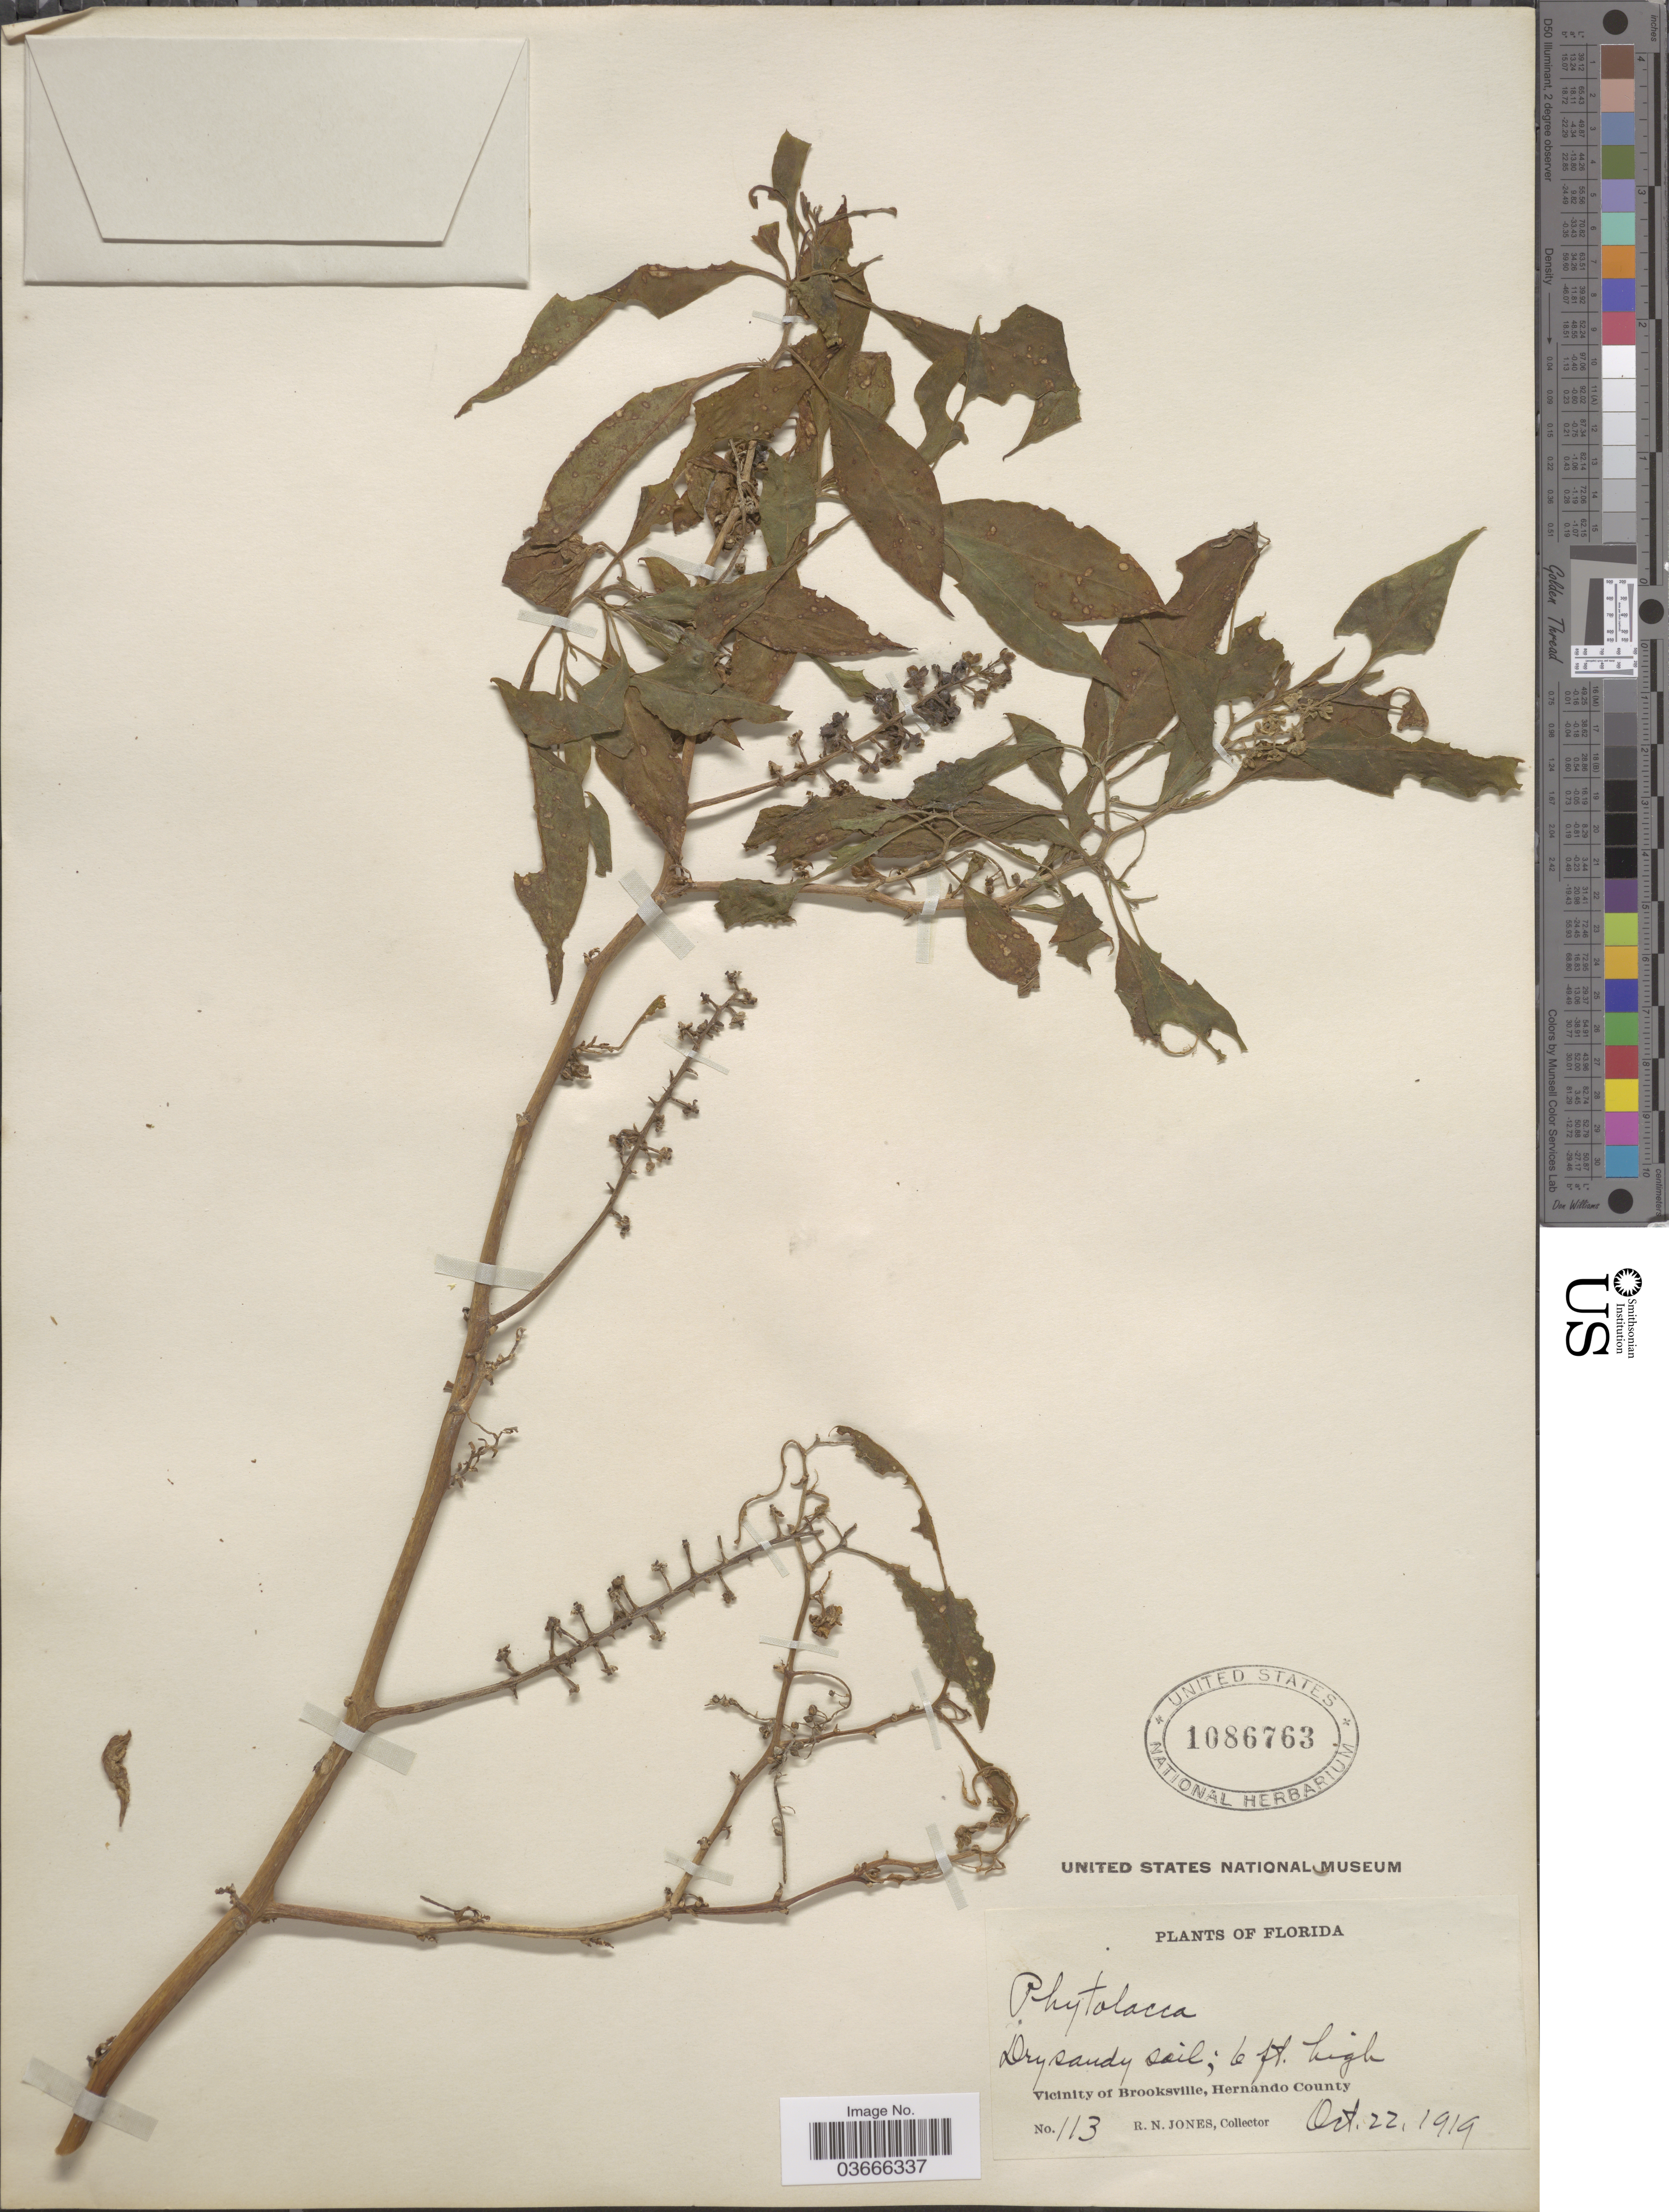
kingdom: Plantae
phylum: Tracheophyta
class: Magnoliopsida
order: Caryophyllales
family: Phytolaccaceae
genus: Phytolacca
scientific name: Phytolacca rigida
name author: Small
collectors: R. N. Jones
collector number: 113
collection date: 1919-10-22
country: United States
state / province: Florida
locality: Vicinity of Brooksville, Hernando County.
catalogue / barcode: US 1086763